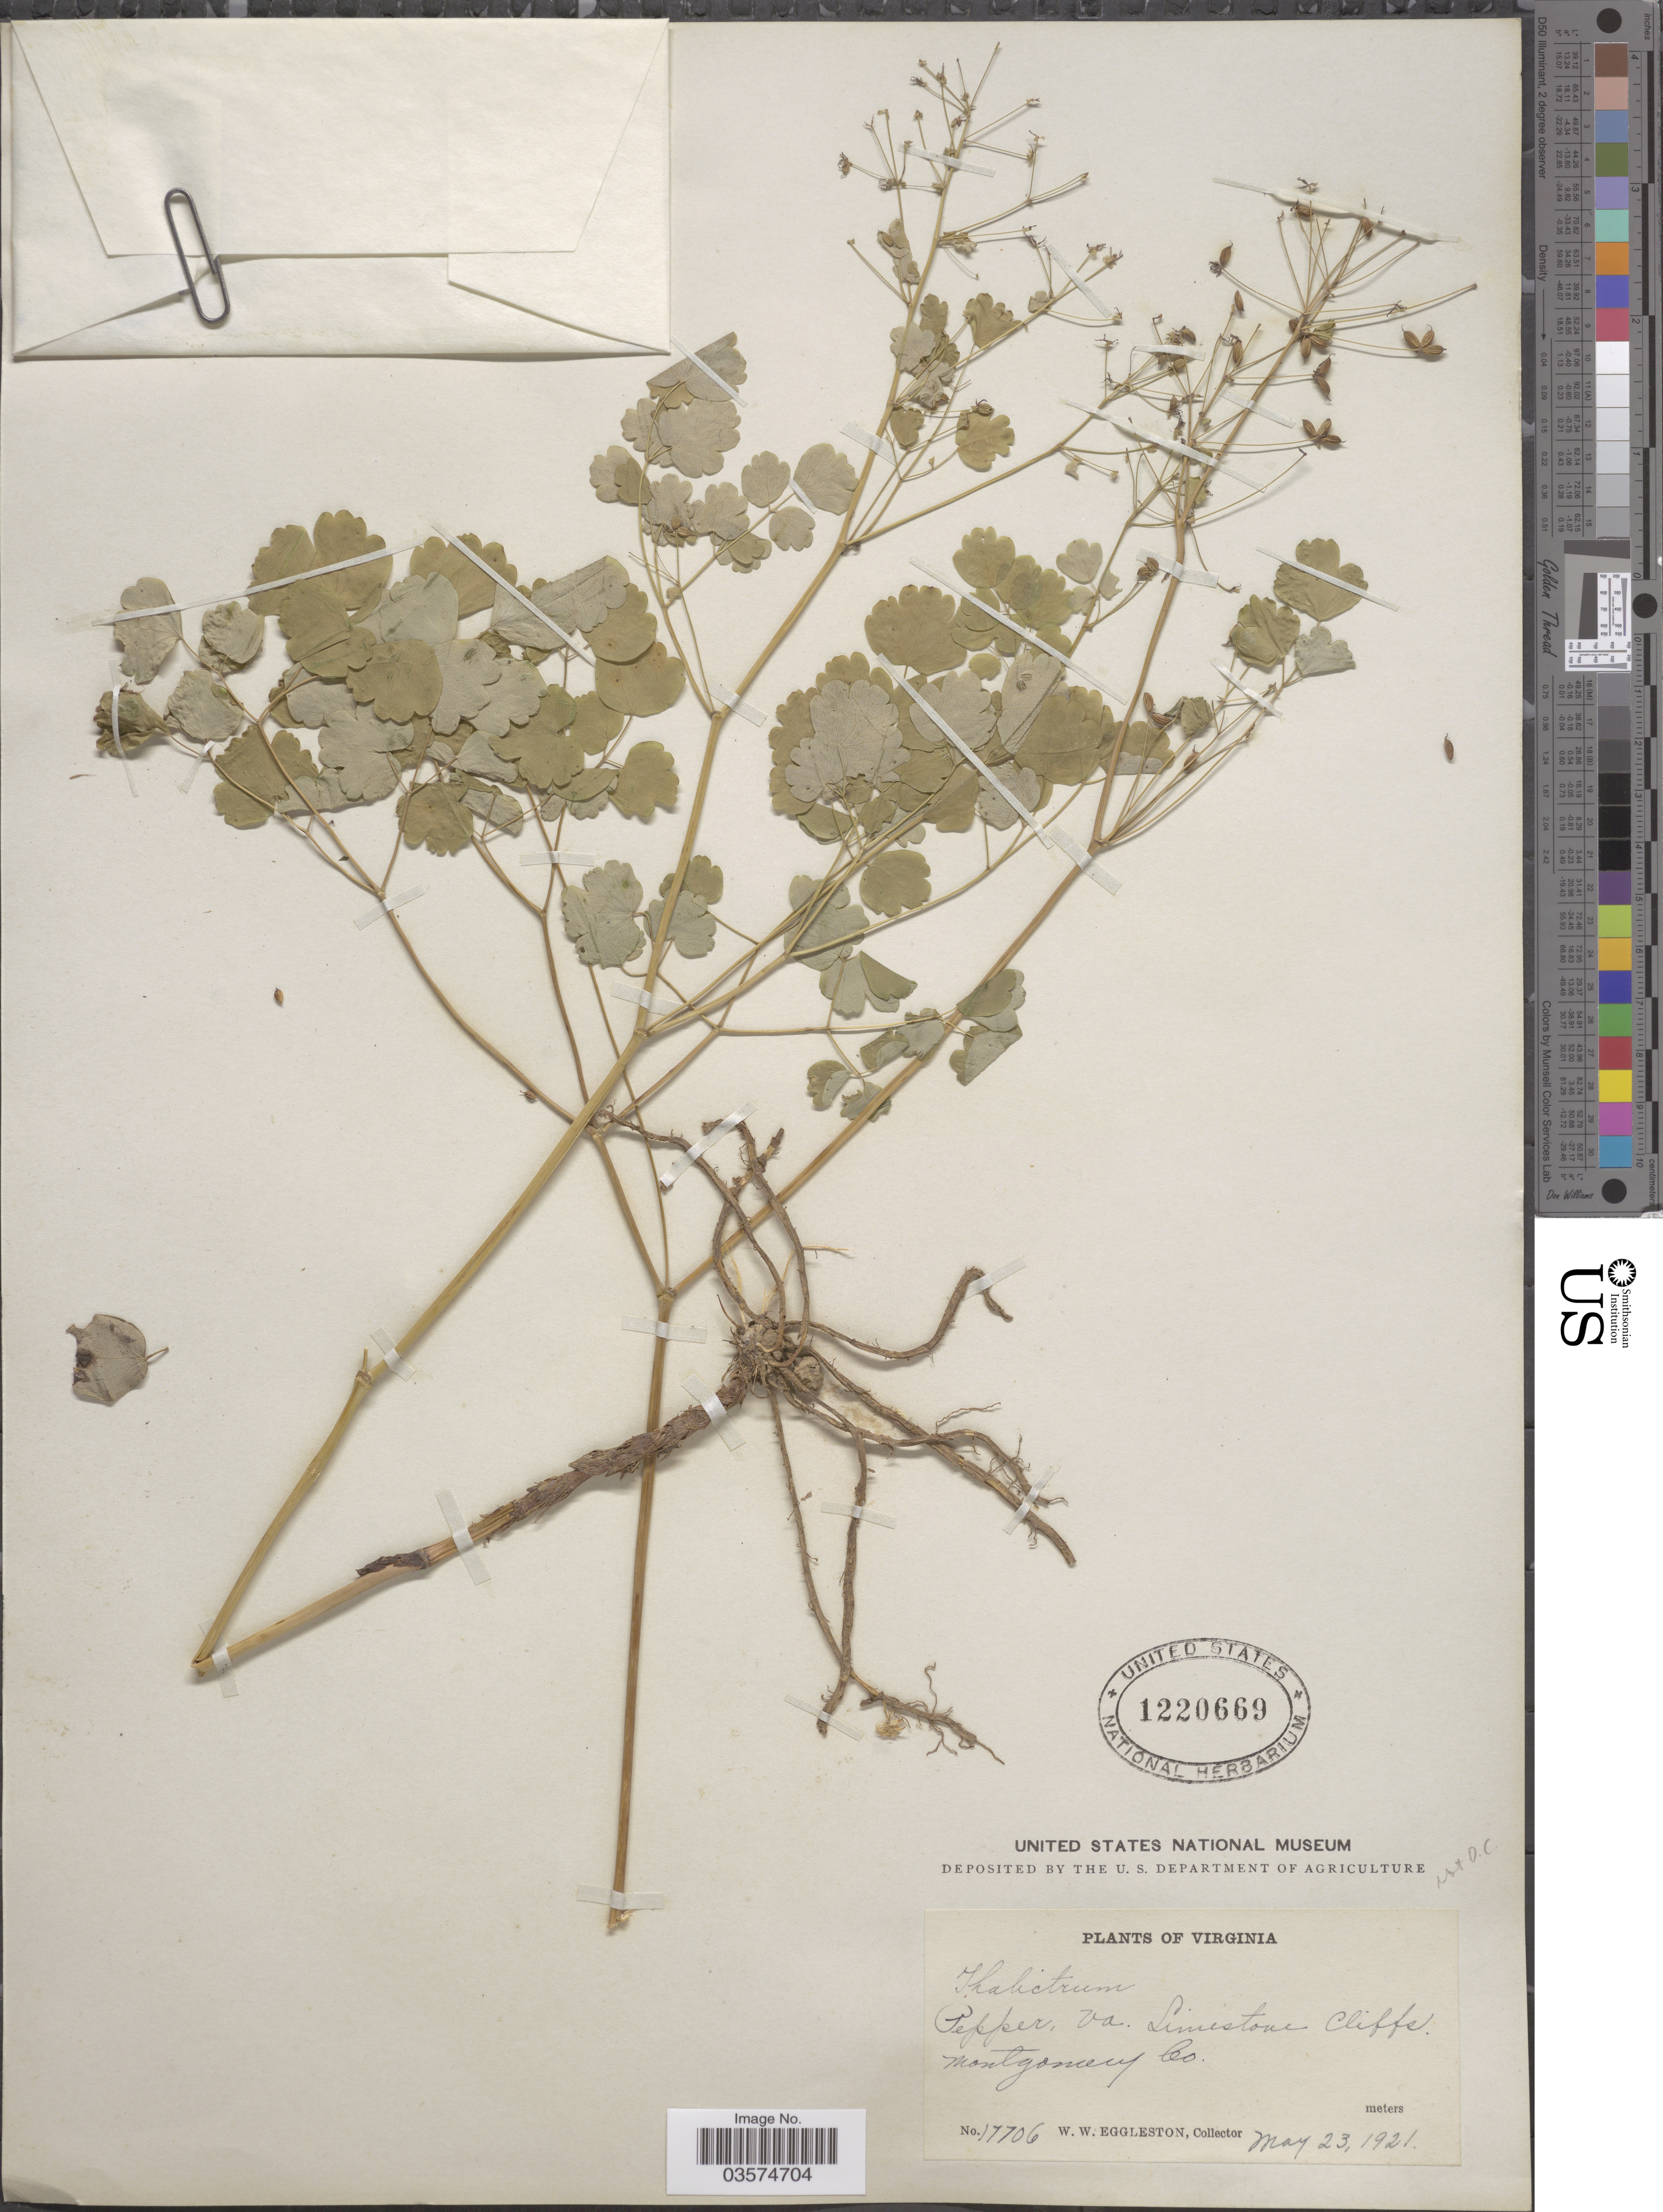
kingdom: Plantae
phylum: Tracheophyta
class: Magnoliopsida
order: Ranunculales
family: Ranunculaceae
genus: Thalictrum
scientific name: Thalictrum sp.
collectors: W. W. Eggleston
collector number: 17706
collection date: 1921-05-23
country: United States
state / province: Virginia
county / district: Montgomery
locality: Pepper. Limestone Cliffs. Montgomery Co.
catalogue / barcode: US 1220669